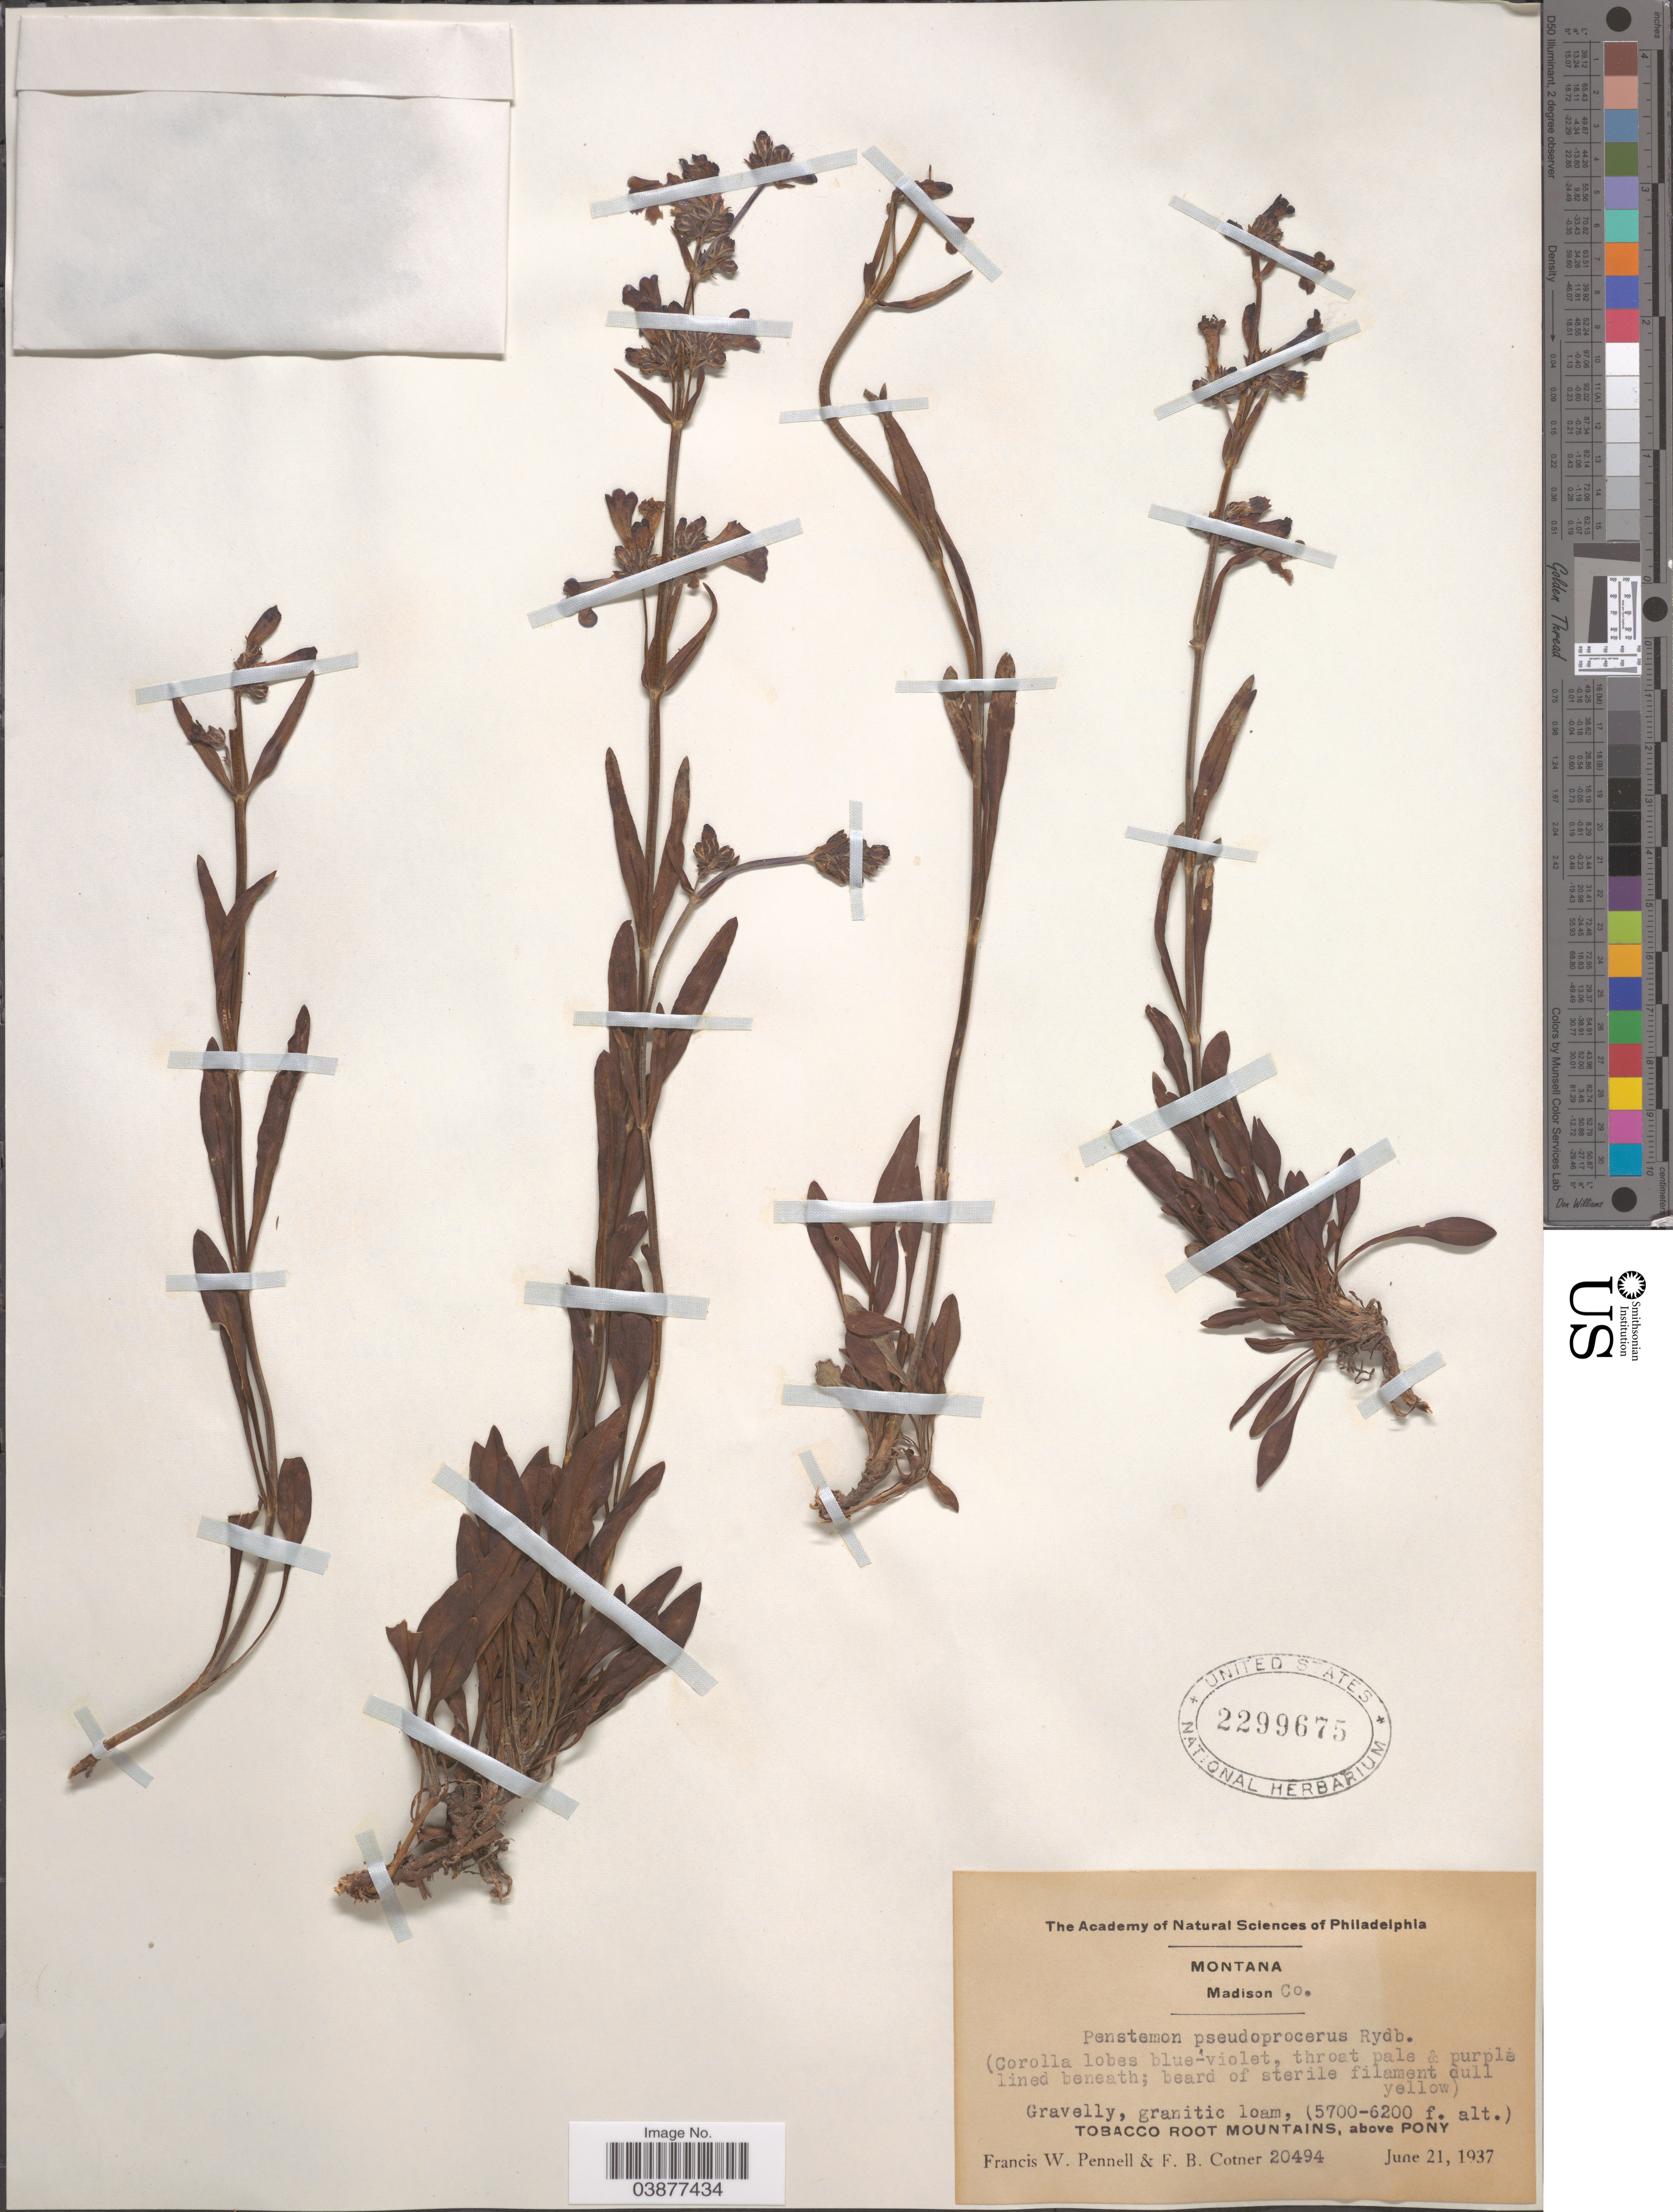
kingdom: Plantae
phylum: Tracheophyta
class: Magnoliopsida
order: Lamiales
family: Plantaginaceae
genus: Penstemon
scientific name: Penstemon pseudoprocerus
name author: Rydb.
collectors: F. W. Pennell & F. Cotner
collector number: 20494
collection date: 1937-06-21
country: United States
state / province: Montana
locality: Madison Co. Robacco Root Mountains, above Pony.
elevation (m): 1737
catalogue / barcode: US 2299675